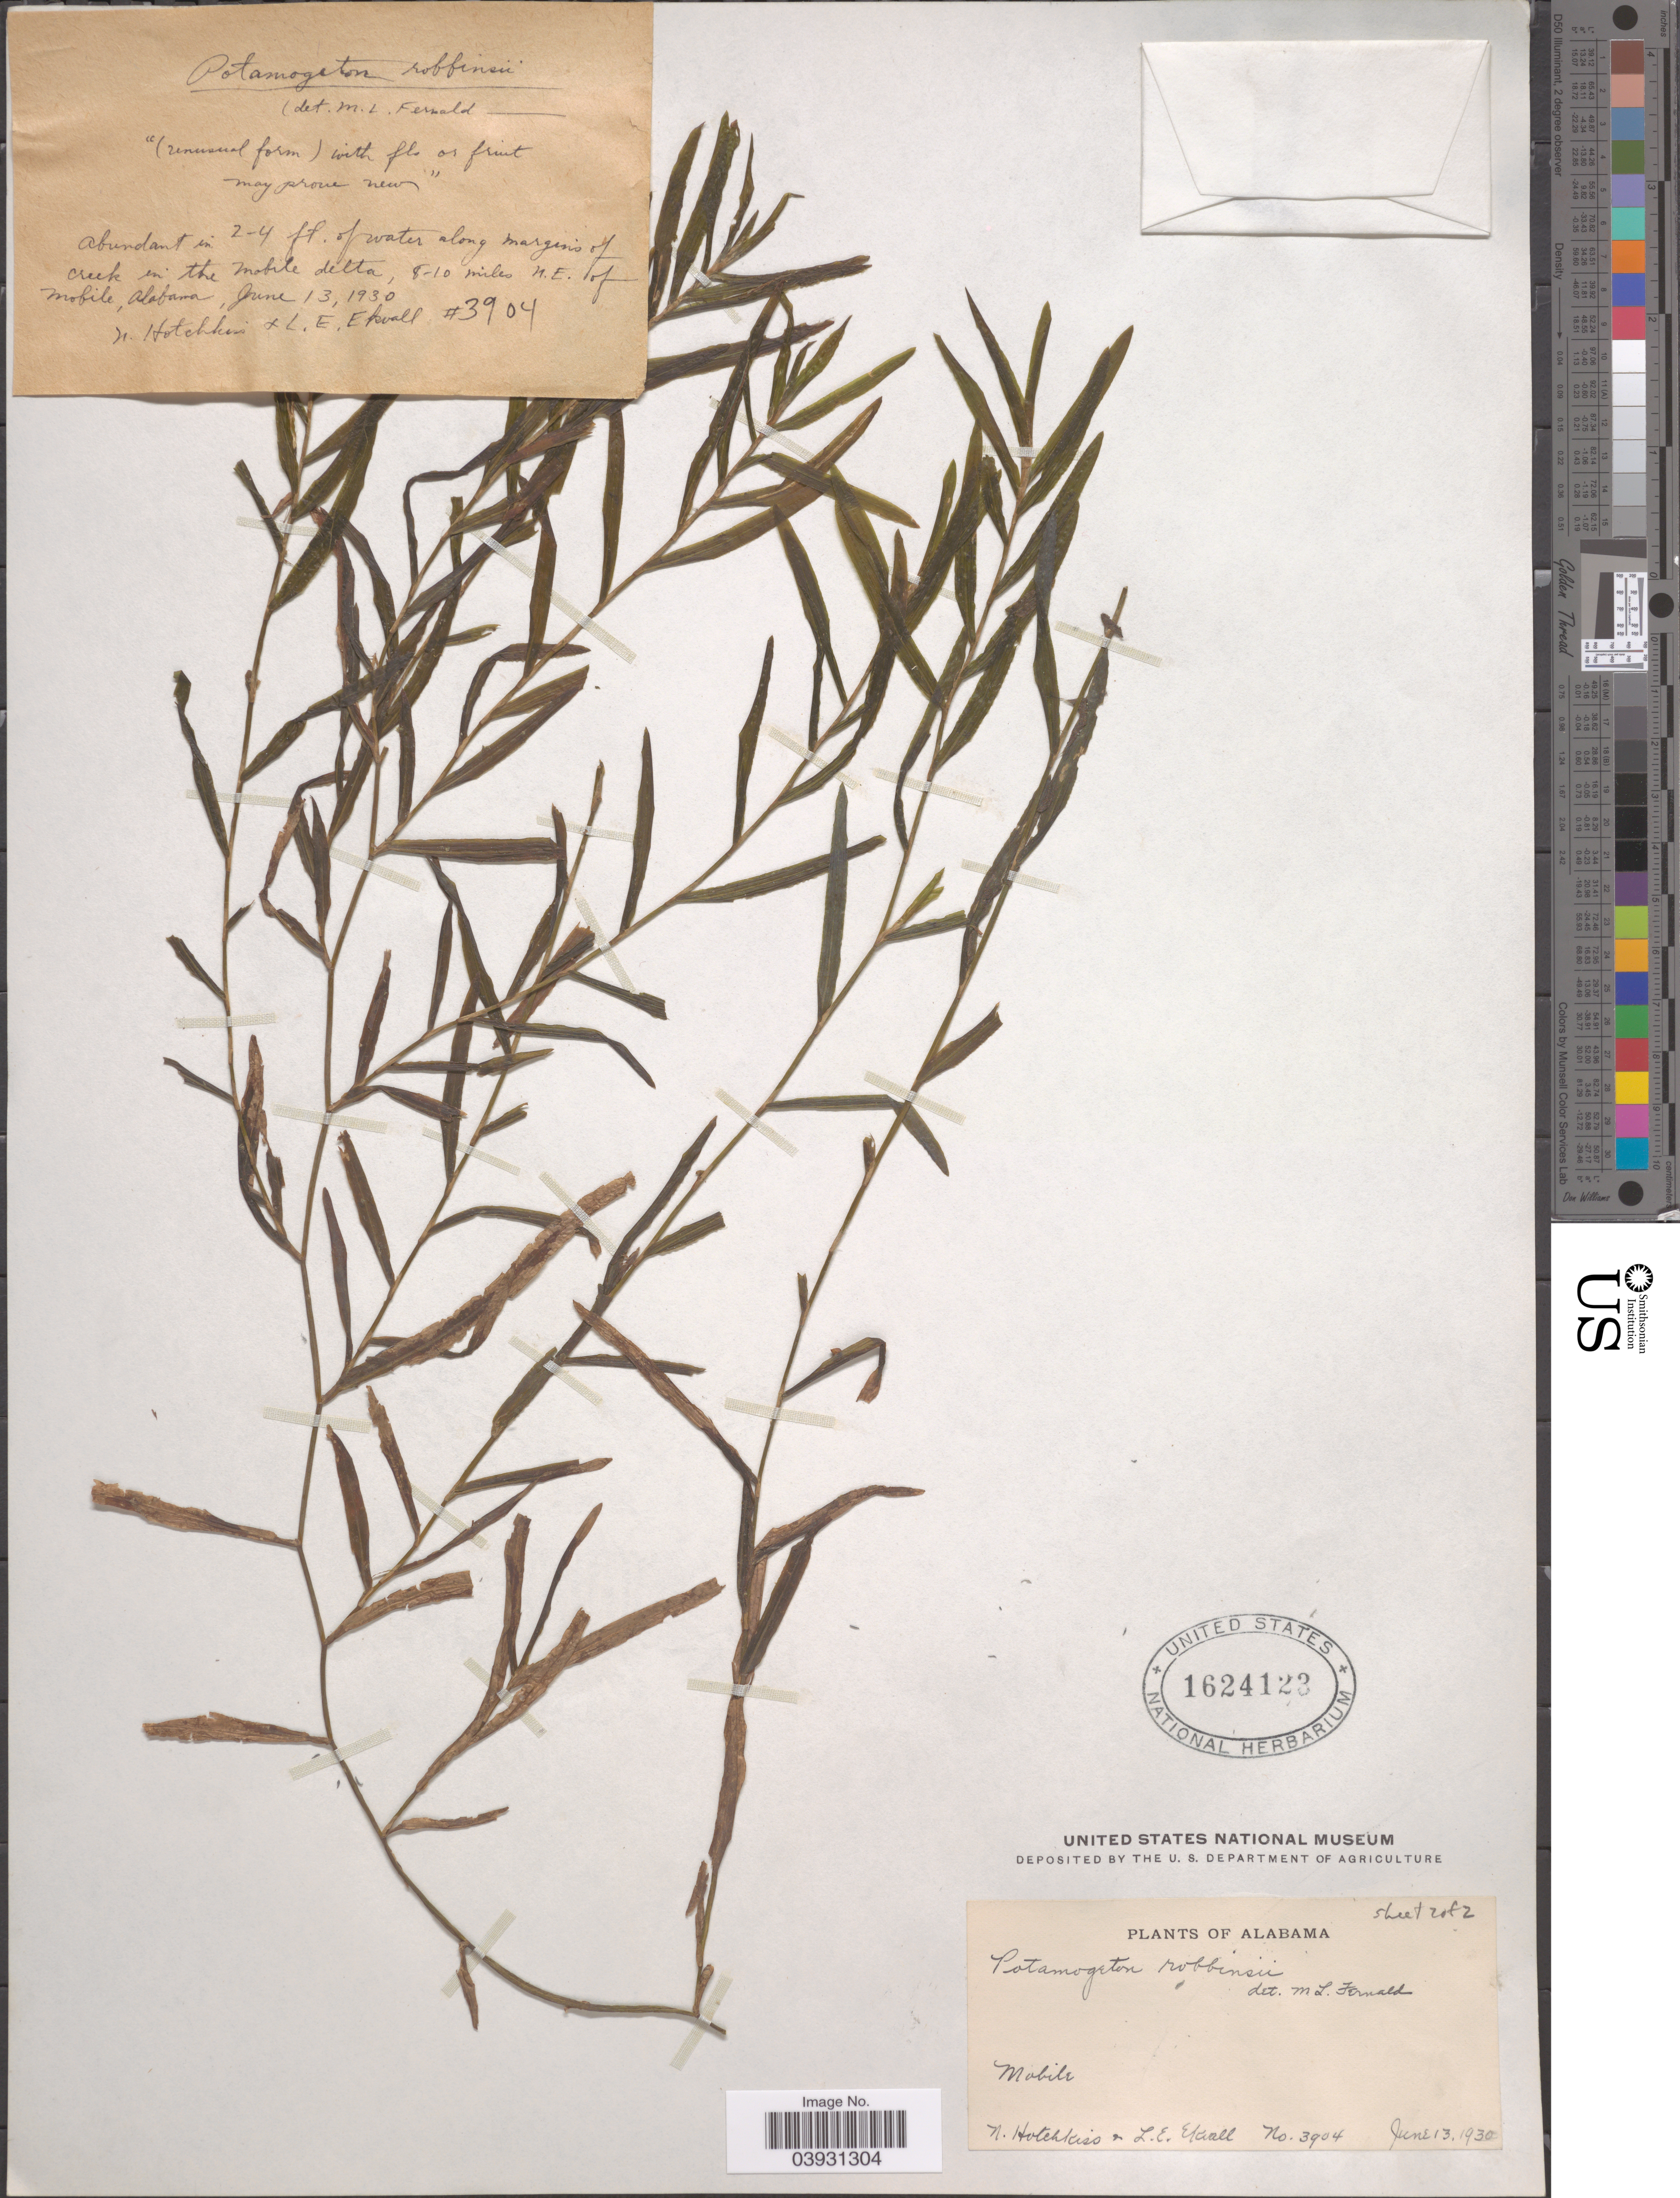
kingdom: Plantae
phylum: Tracheophyta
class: Liliopsida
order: Alismatales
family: Potamogetonaceae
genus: Potamogeton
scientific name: Potamogeton robbinsii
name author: Oakes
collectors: N. Hotchkiss & L. Ekvall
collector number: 3904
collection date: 1930-06-13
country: United States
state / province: Alabama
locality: Mobile. Of water along margins of creek in the Mobile delta, 8-10 miles N.E. of Mobile.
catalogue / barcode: US 1624123